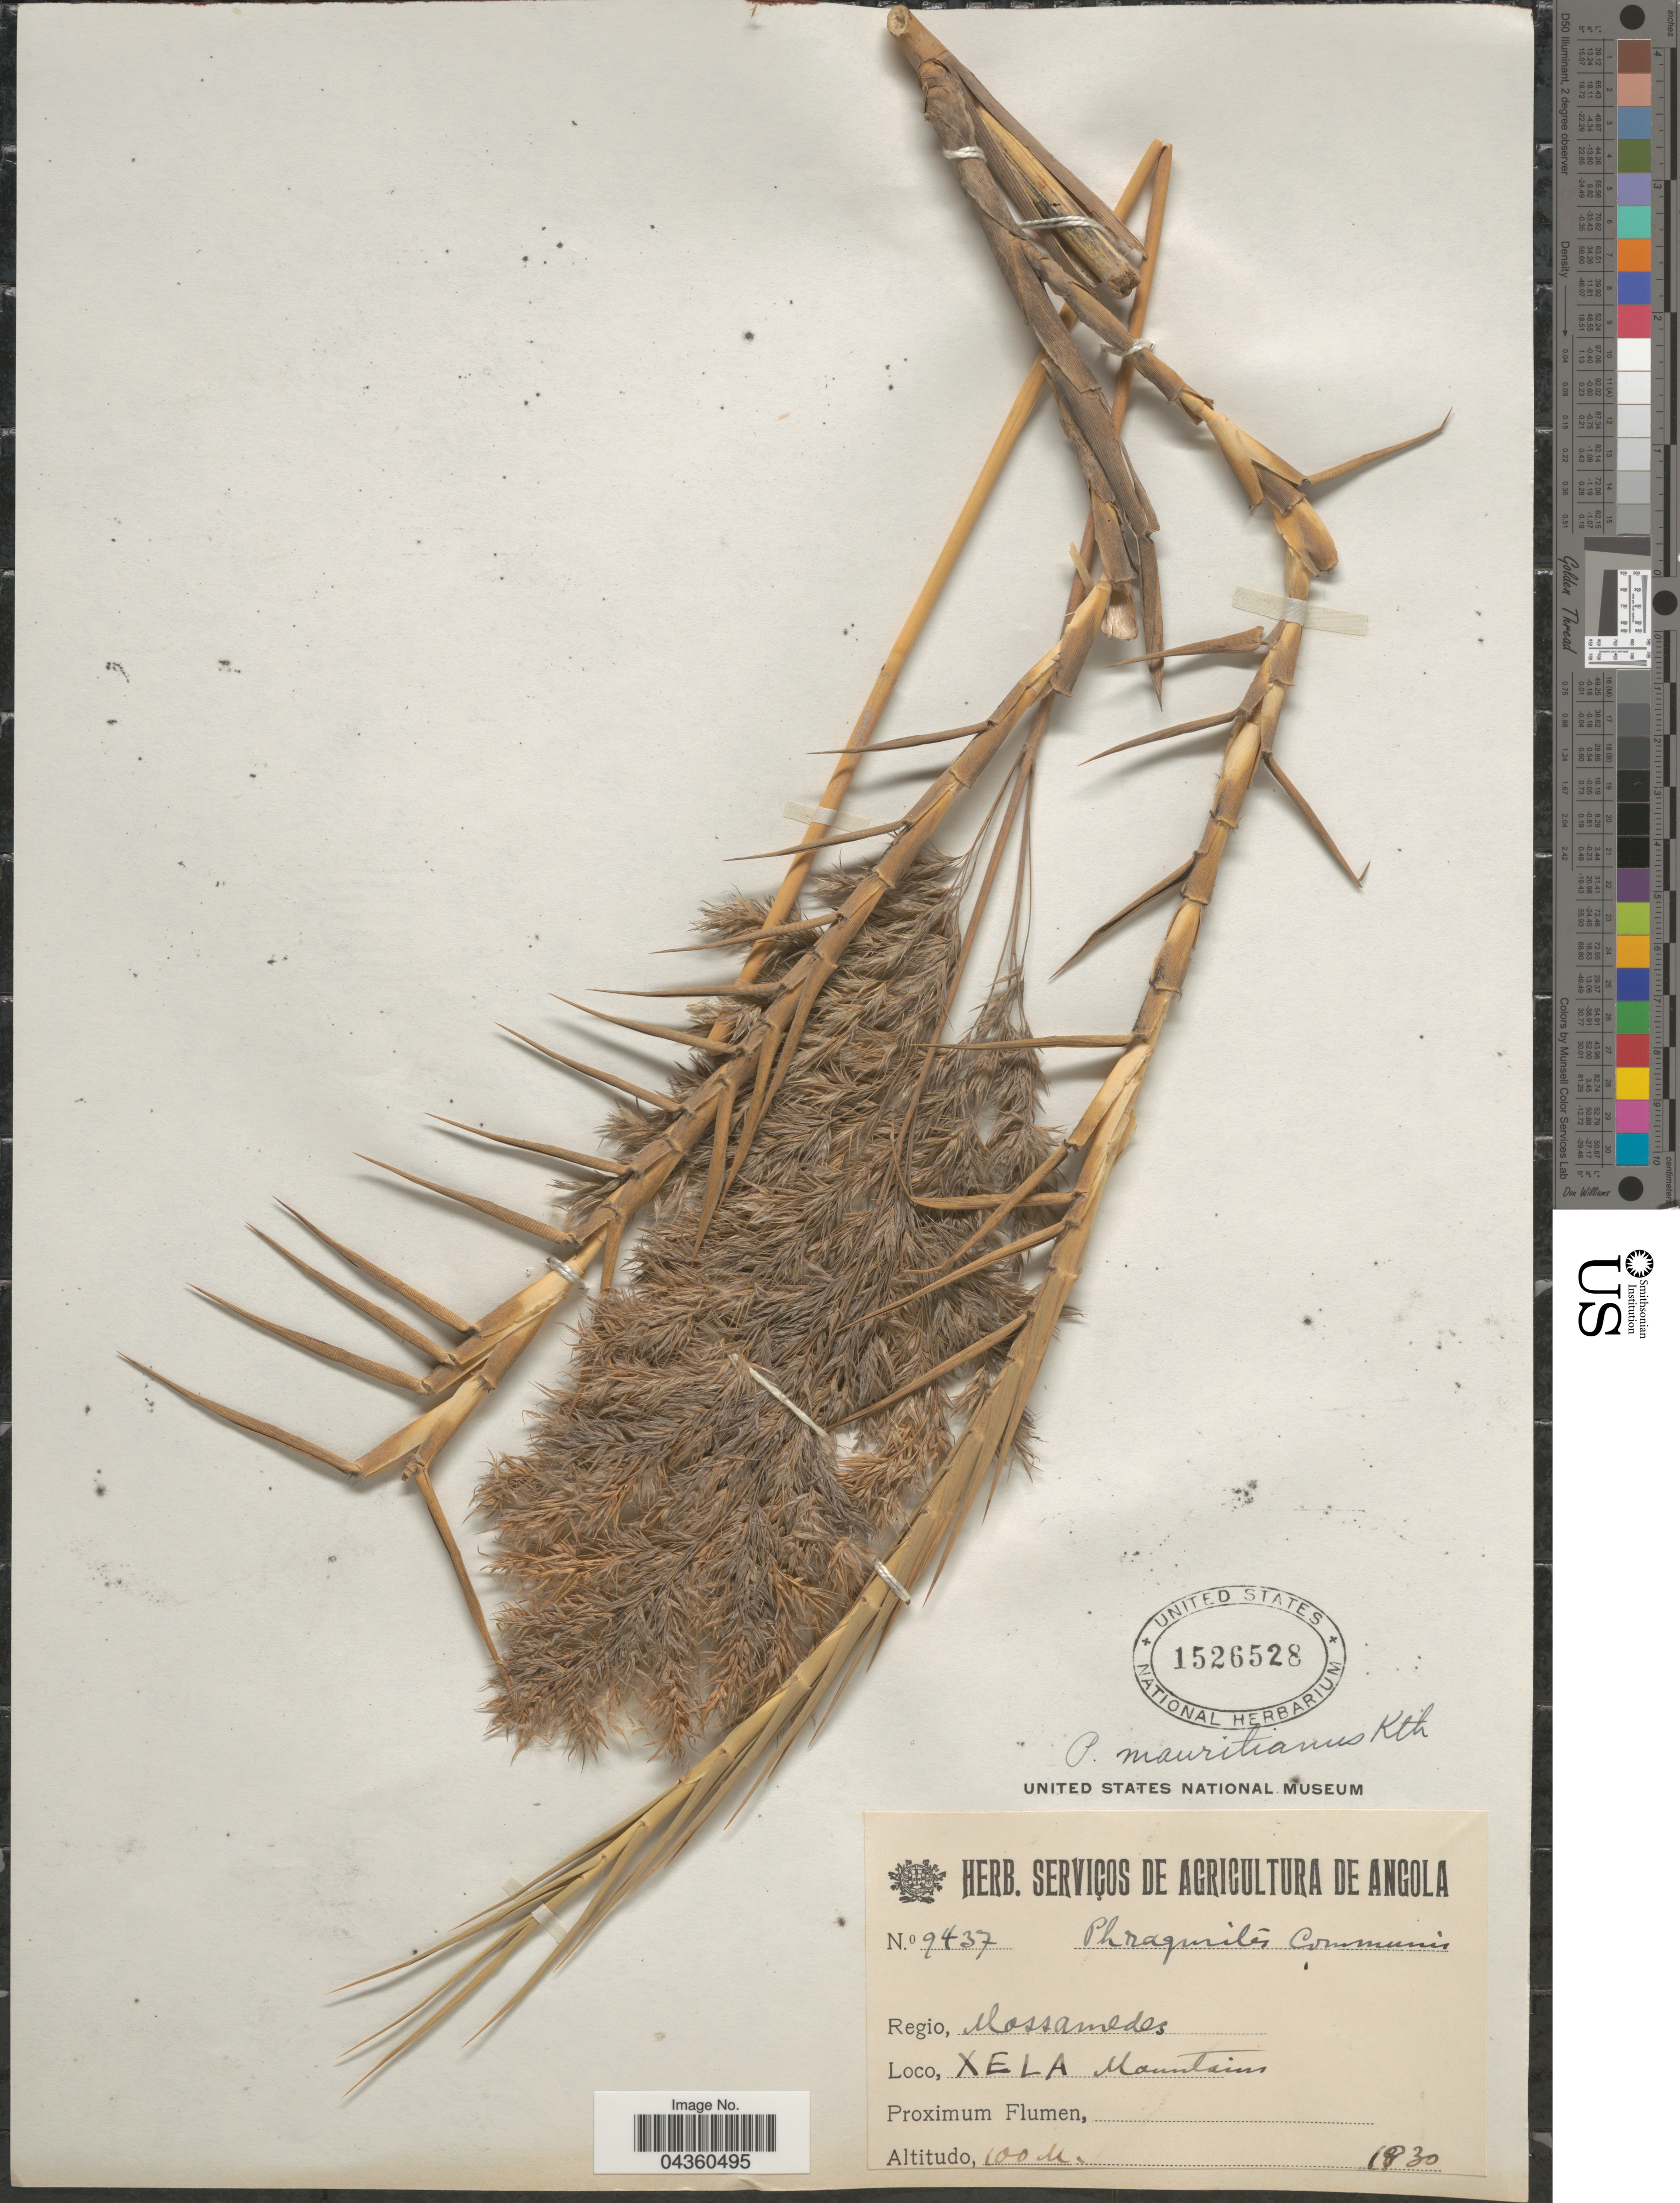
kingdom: Plantae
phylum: Tracheophyta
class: Liliopsida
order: Poales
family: Poaceae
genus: Phragmites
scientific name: Phragmites mauritianus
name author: Kunth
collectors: ex herb. Servicos de Agricultura de Angola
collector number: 9437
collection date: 1830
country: Angola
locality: Regio, Mossamedes. Xela Mountains.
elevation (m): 100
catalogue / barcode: US 1526528